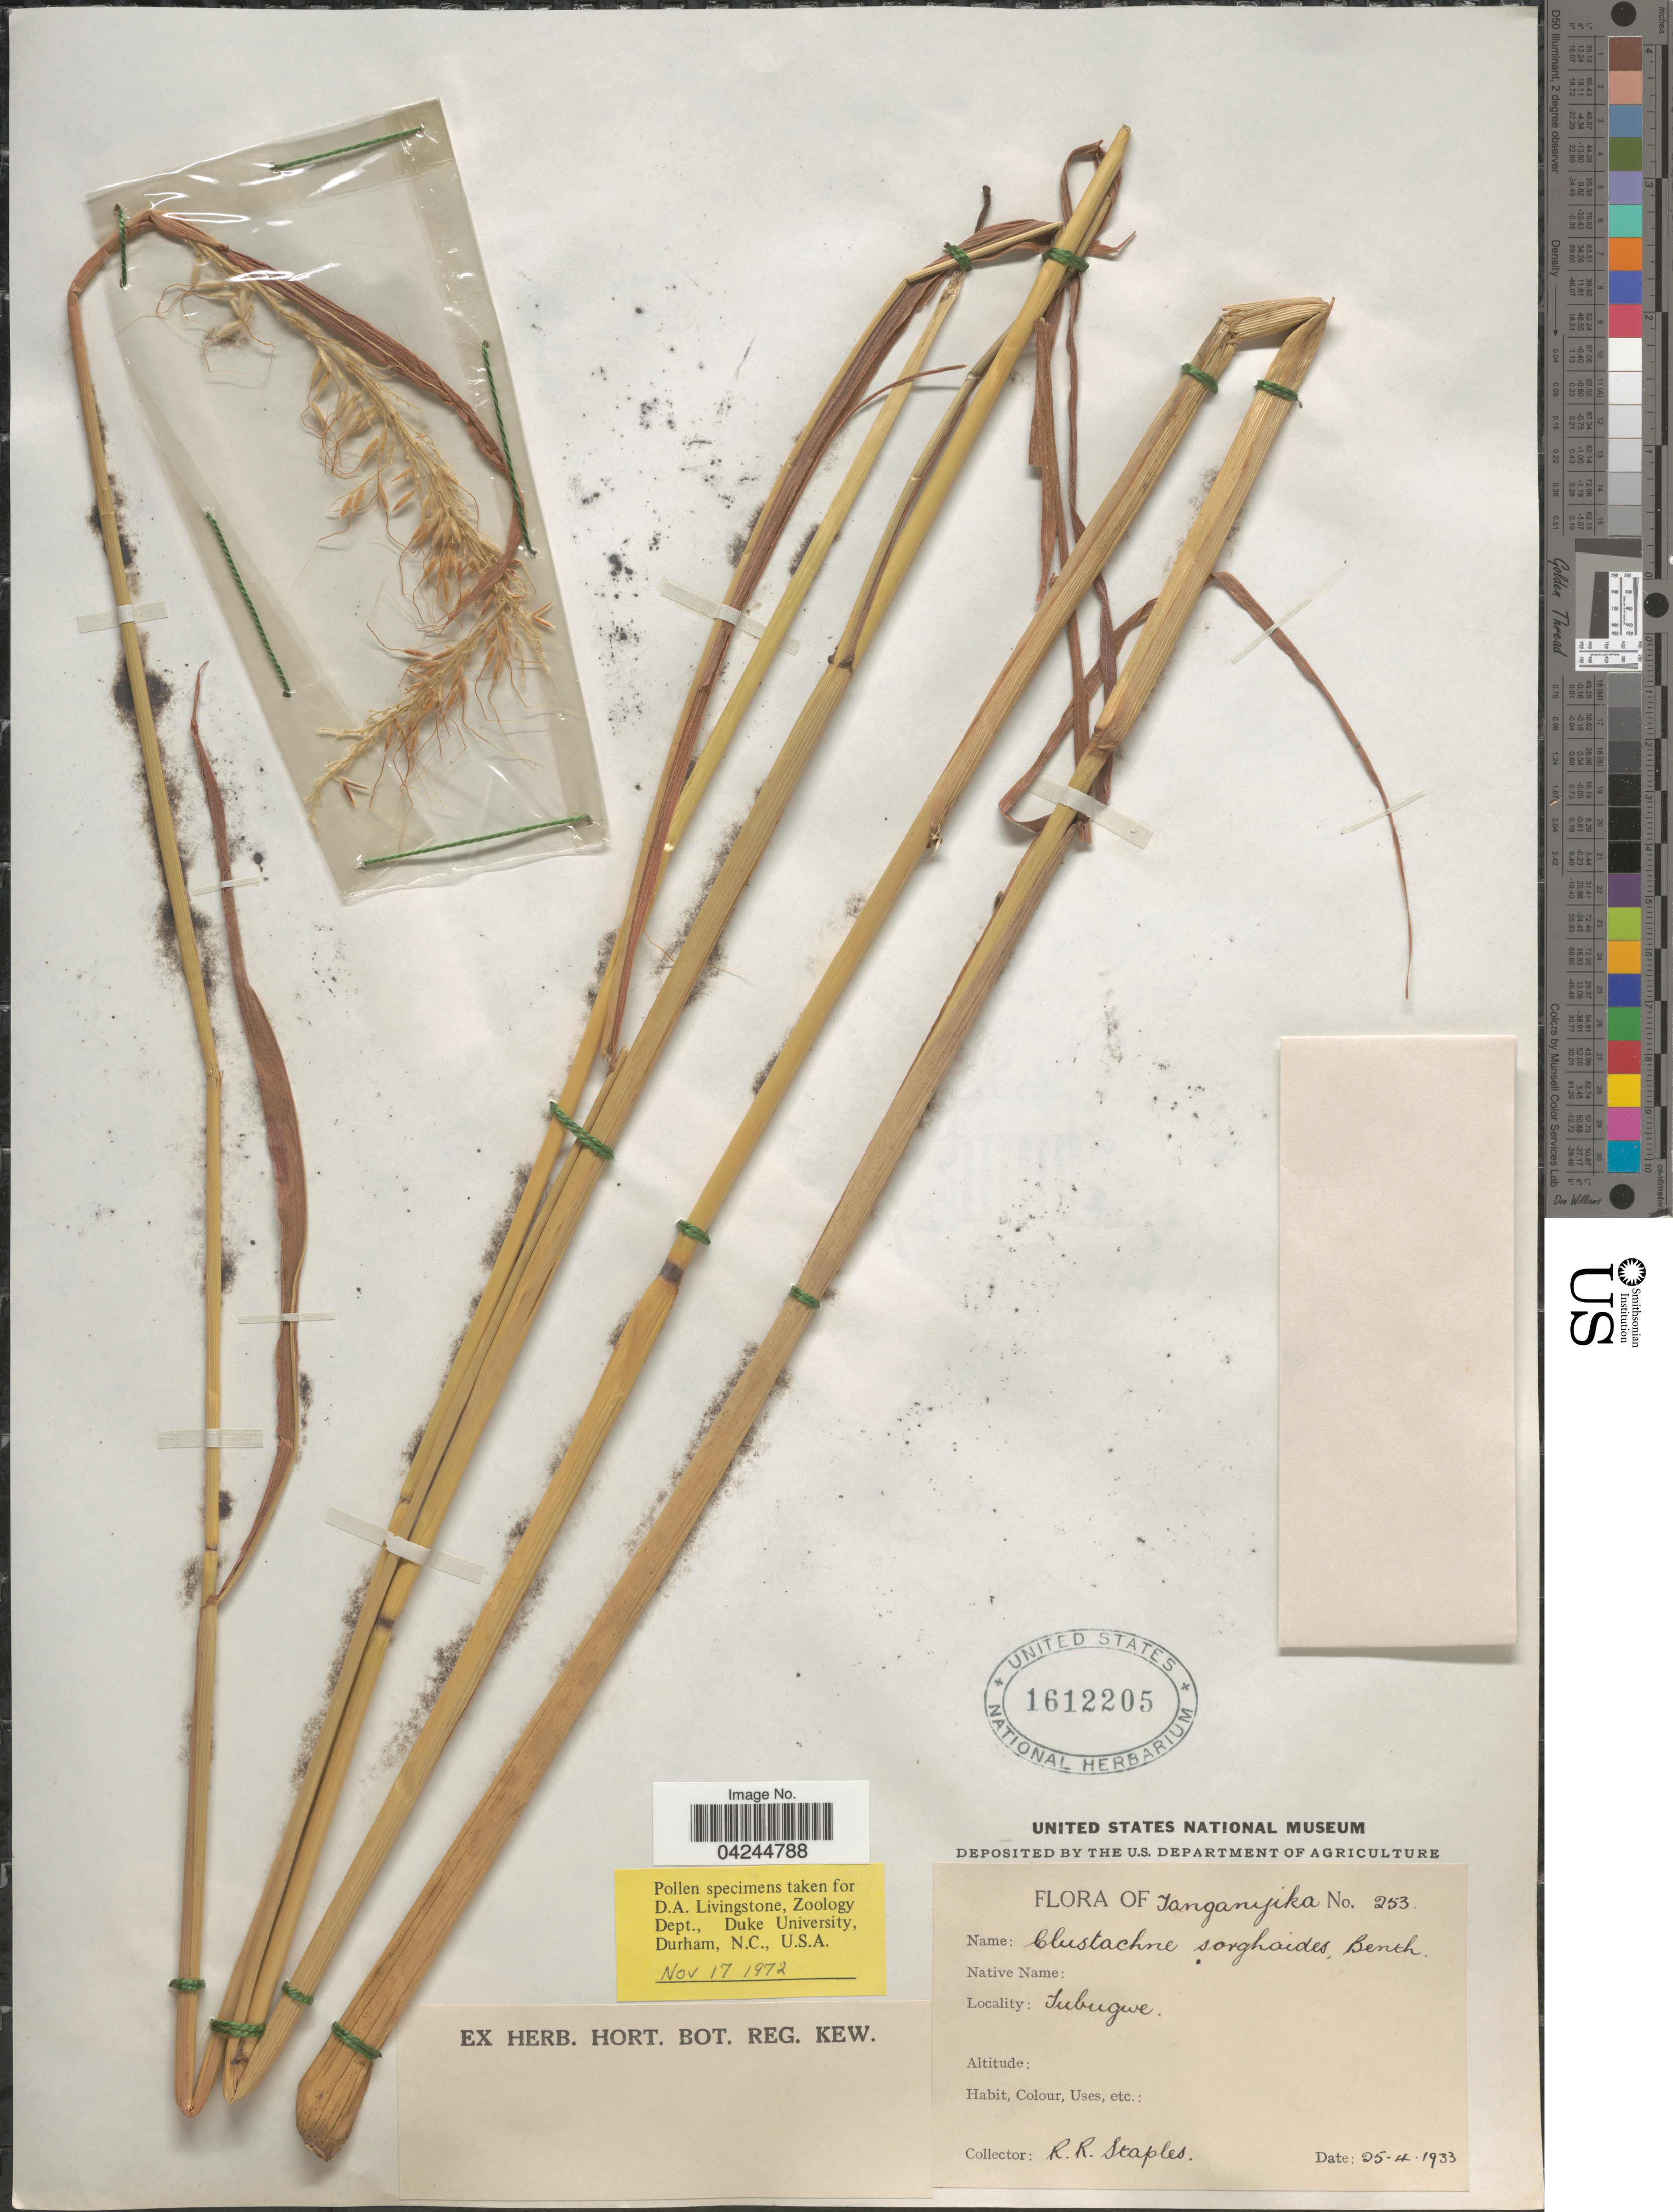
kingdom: Plantae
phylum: Tracheophyta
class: Liliopsida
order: Poales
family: Poaceae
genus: Cleistachne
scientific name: Cleistachne sorghoides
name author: Benth.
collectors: R. Staples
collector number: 253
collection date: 1933-04-25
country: Tanzania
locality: Tanganyika. Tubugwe.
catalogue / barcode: US 1612205